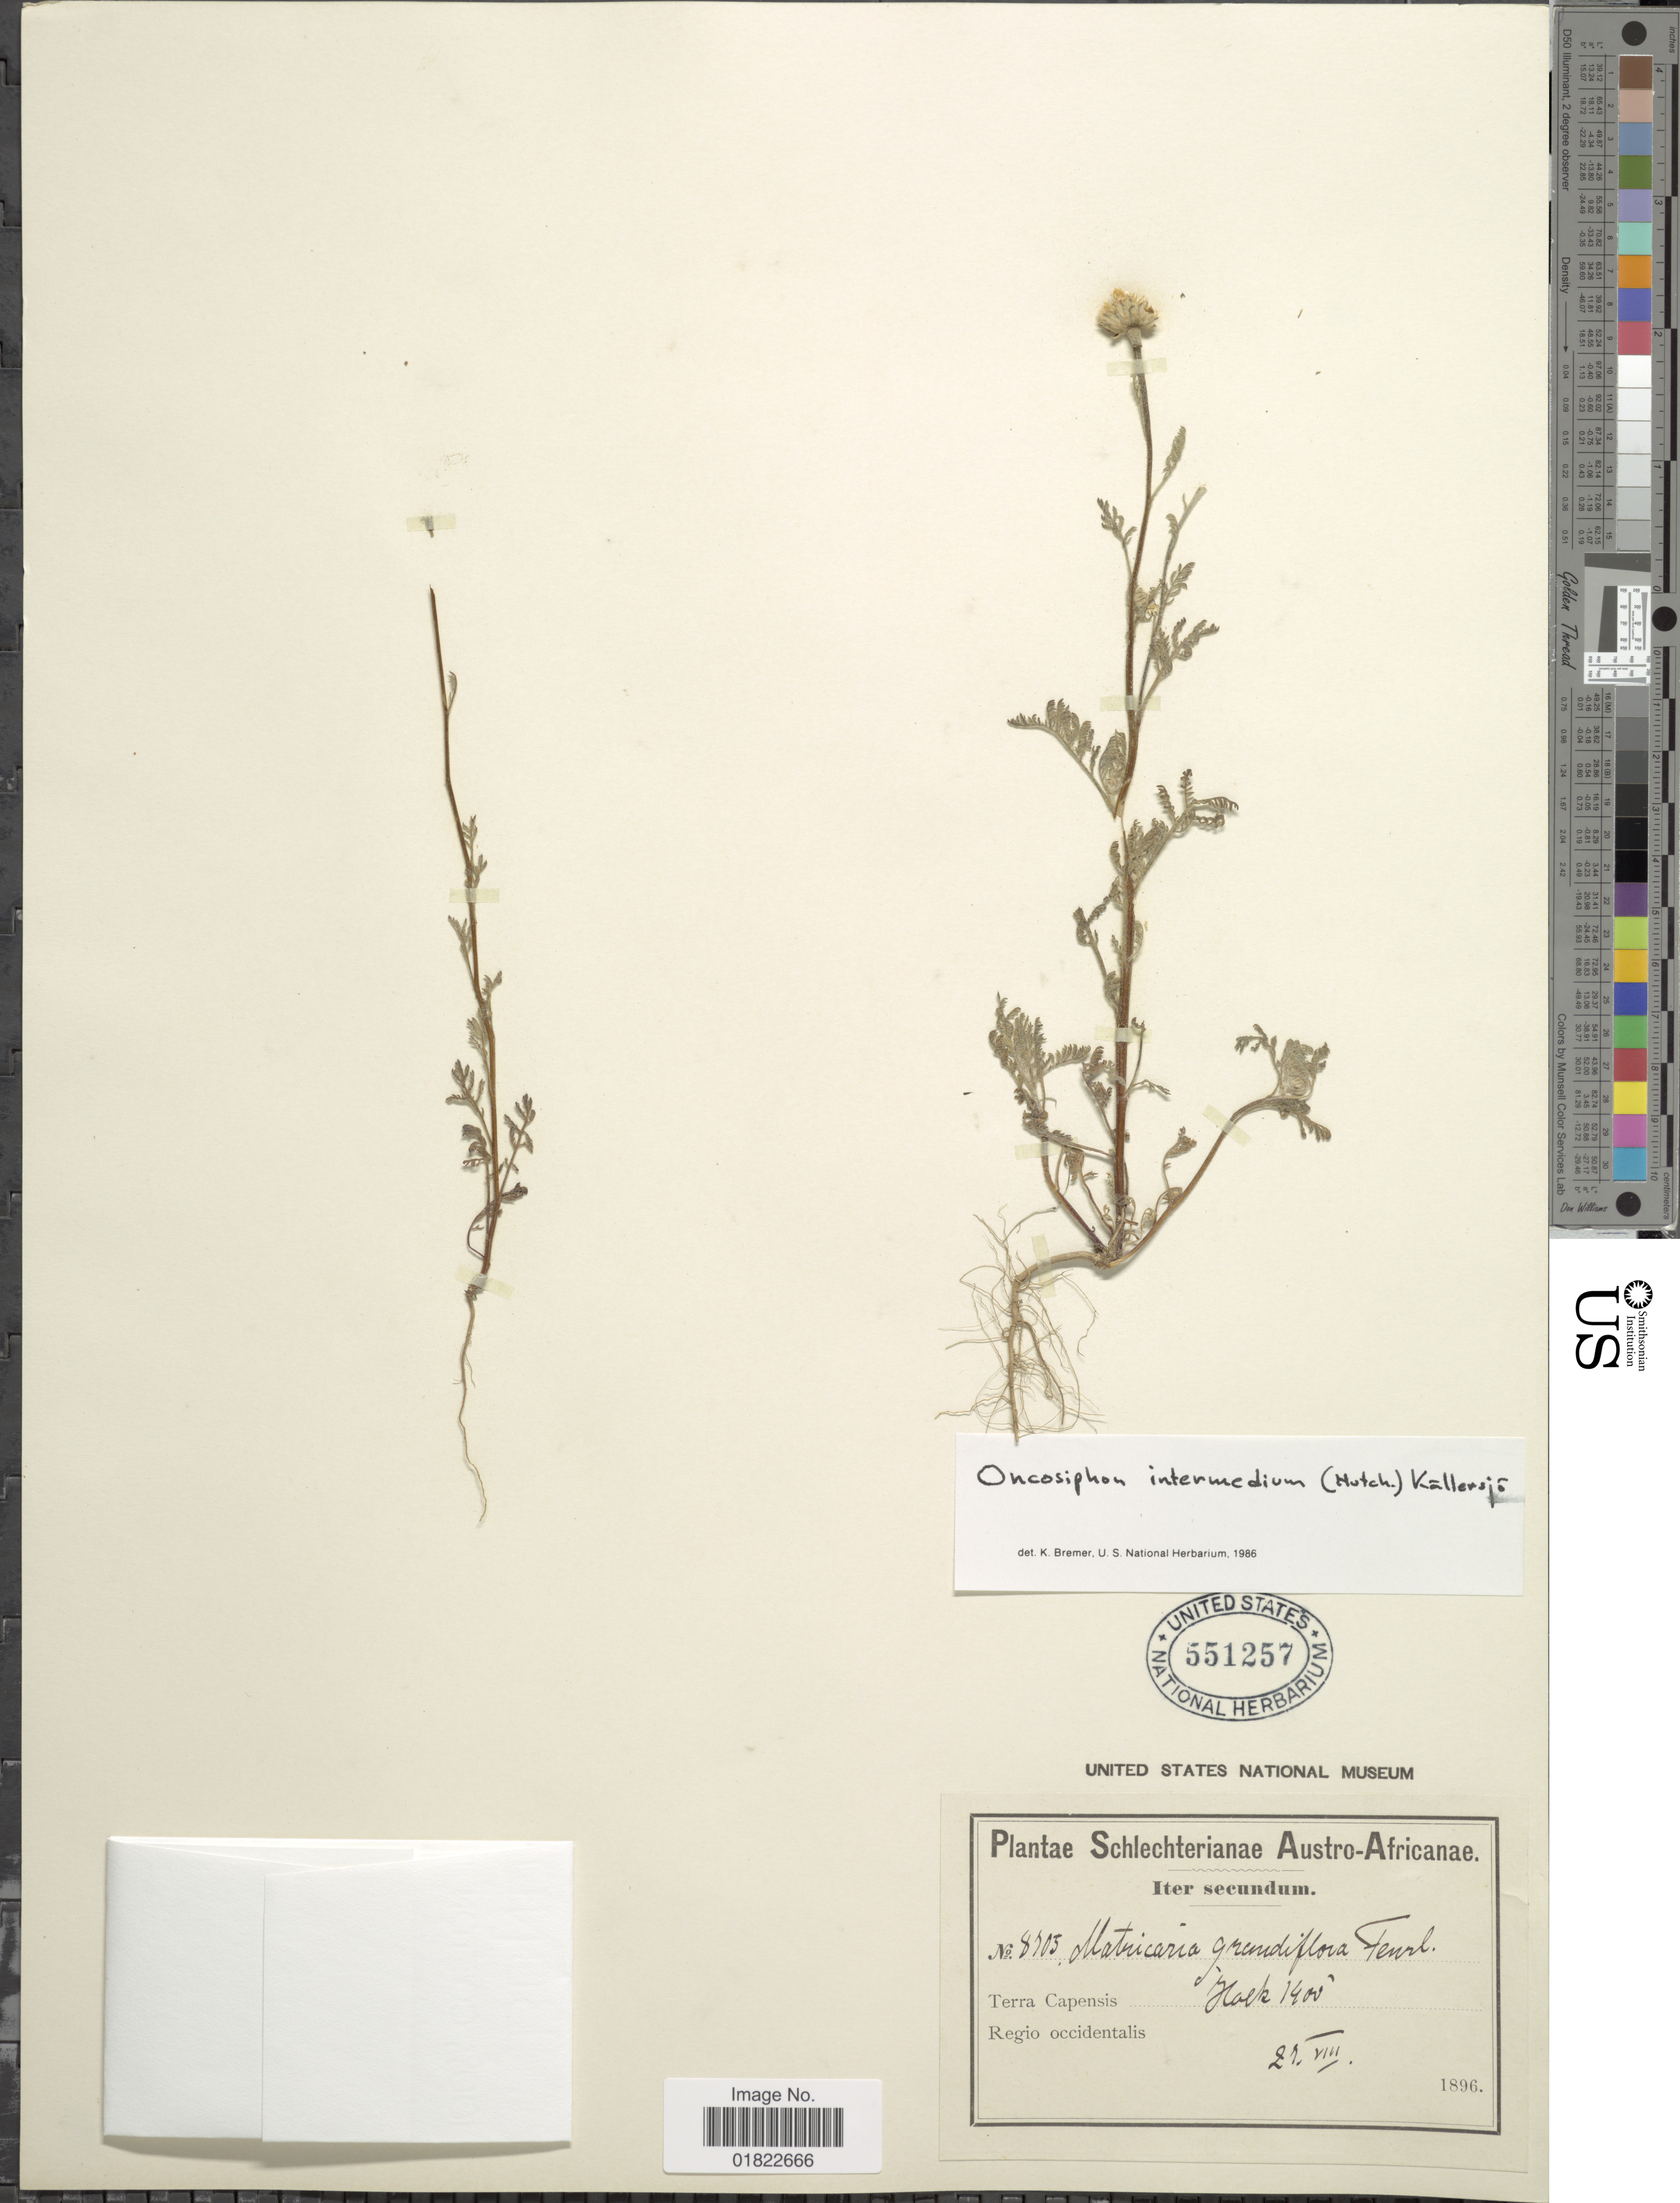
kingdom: Plantae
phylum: Tracheophyta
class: Magnoliopsida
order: Asterales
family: Asteraceae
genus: Oncosiphon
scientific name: Oncosiphon intermedium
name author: (Hutch.) Källersjö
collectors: Schlechter, --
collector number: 8305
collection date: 1896-08-27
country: South Africa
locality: Austro-Africanae. Terra Capensis, Regio occidentalis, Hoek.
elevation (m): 427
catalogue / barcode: US 551257